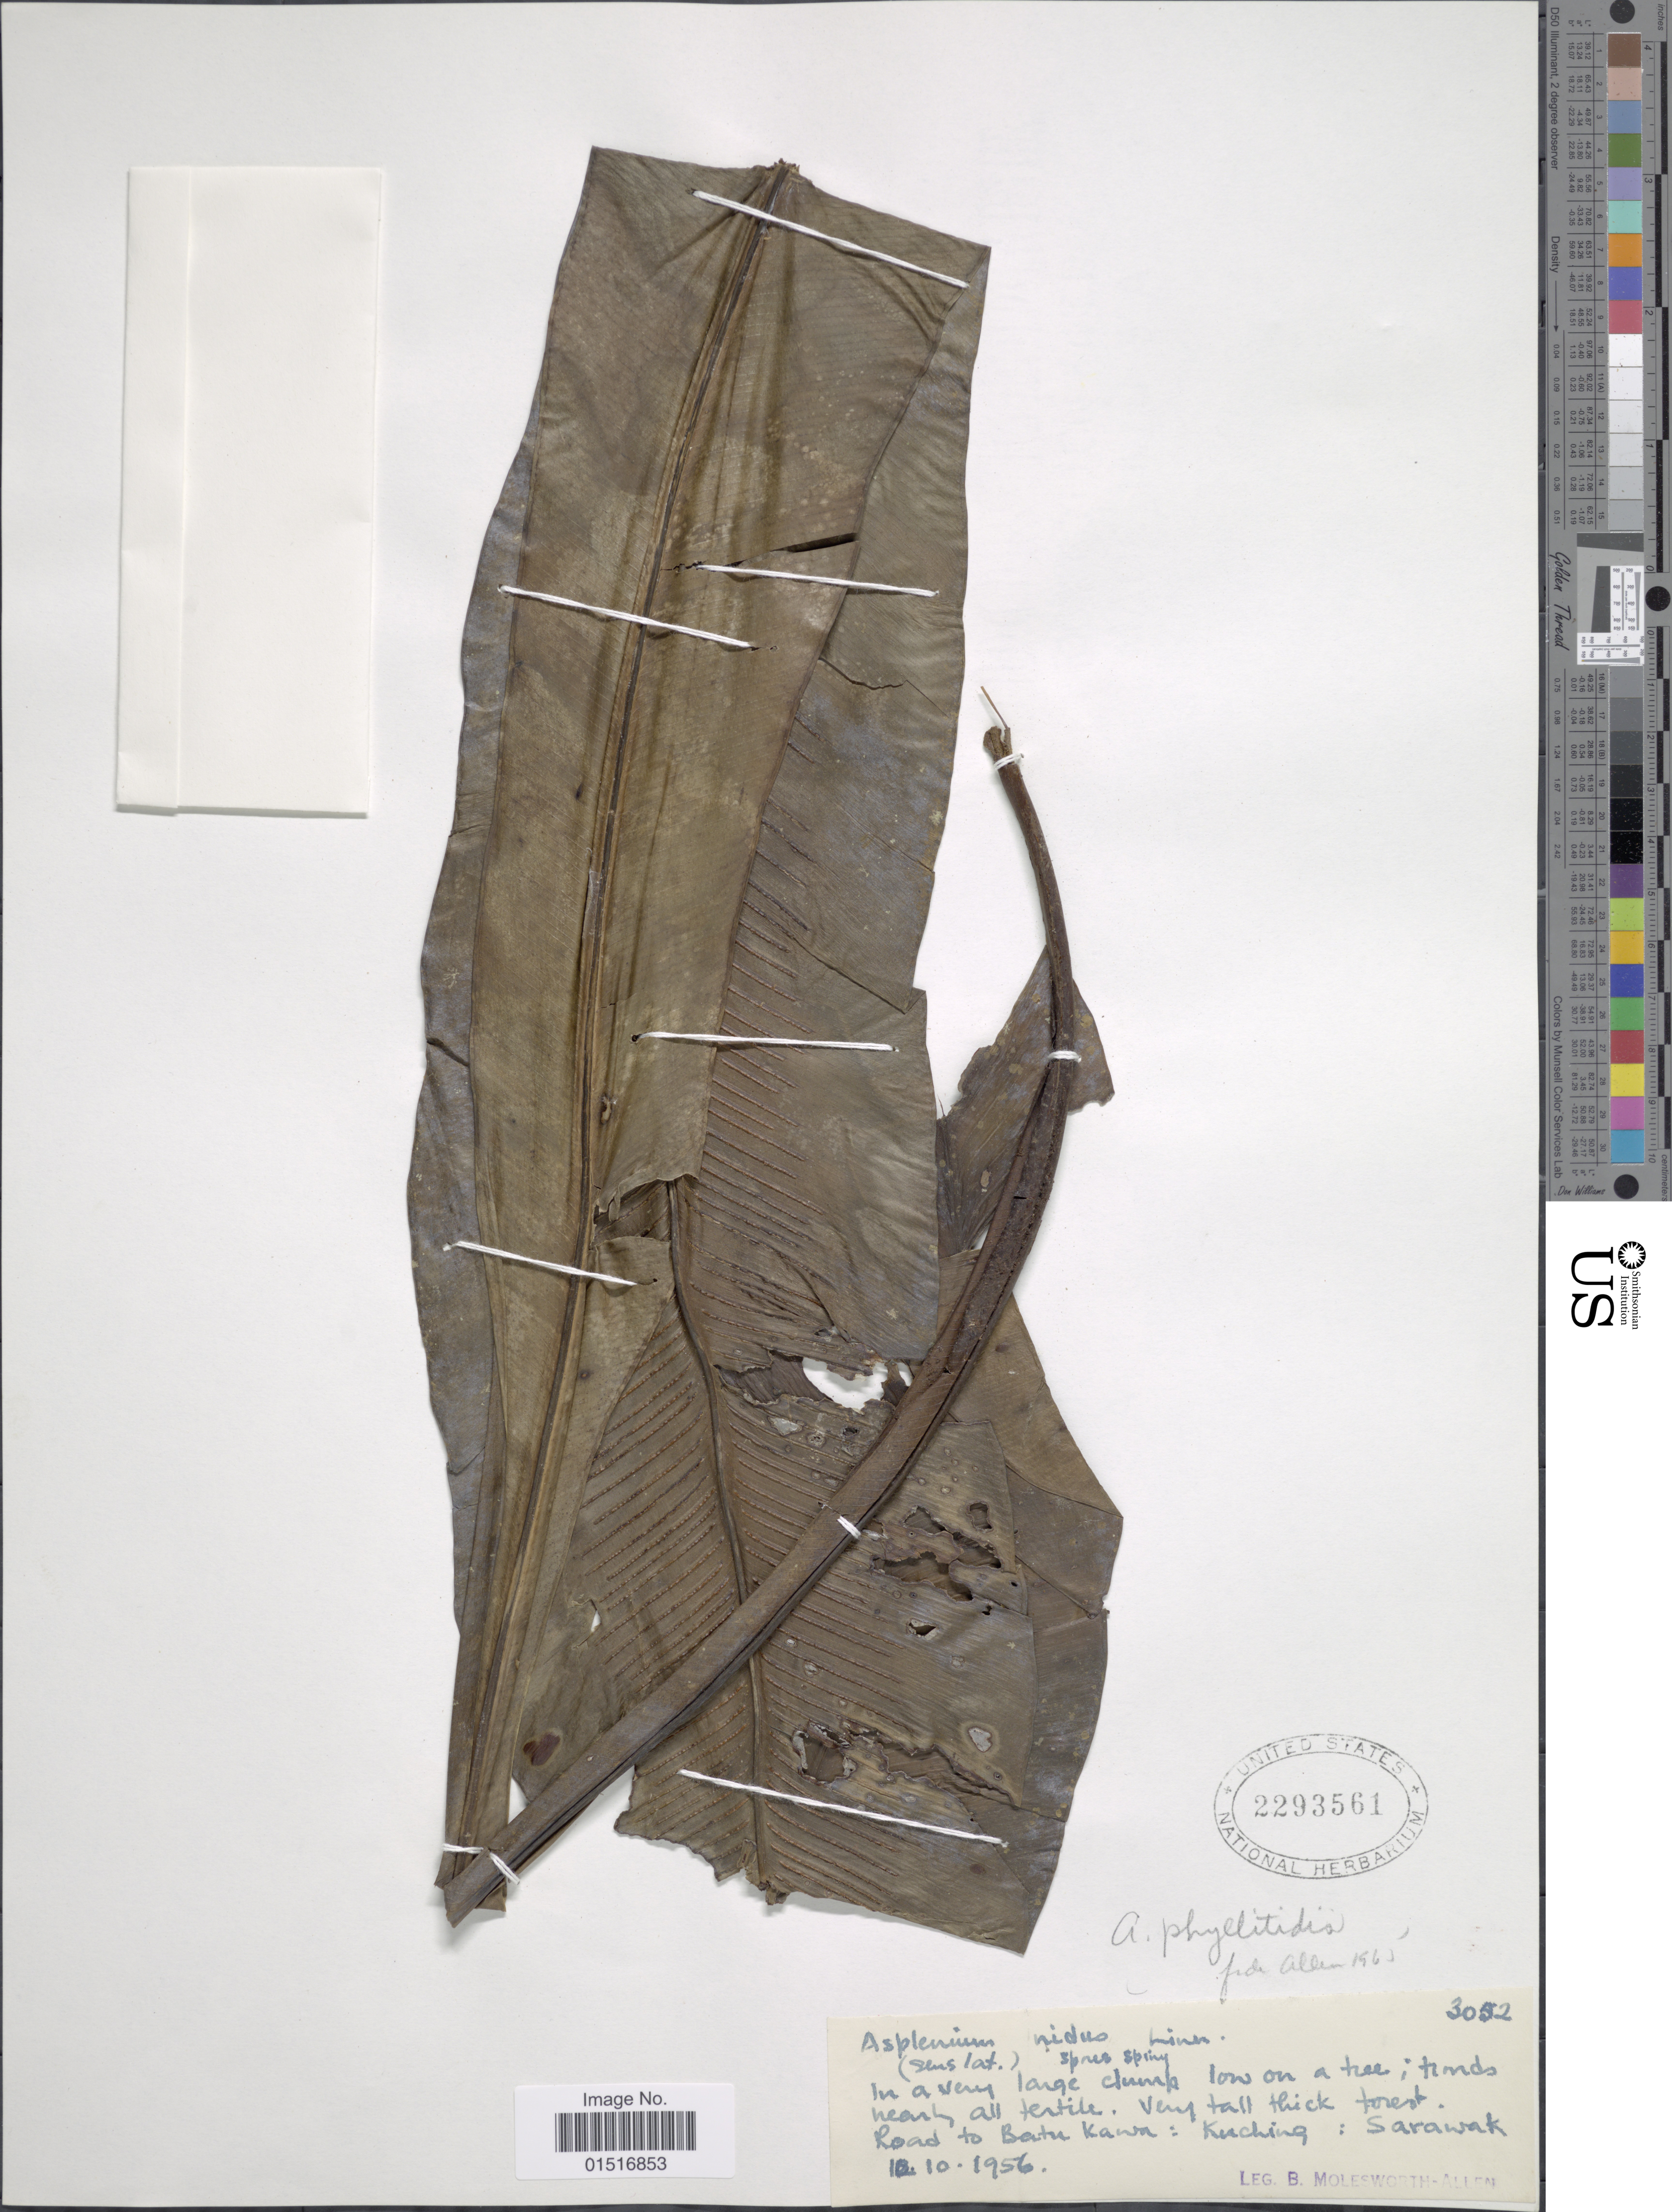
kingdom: Plantae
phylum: Tracheophyta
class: Polypodiopsida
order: Polypodiales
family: Aspleniaceae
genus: Asplenium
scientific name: Asplenium phyllitidis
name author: D. Don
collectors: B. E. G. Molesworth-Allen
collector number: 3052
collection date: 1956-10-10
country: Malaysia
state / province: Sarawak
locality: Road to Batu Kawa: Kuching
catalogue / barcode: US 2293561